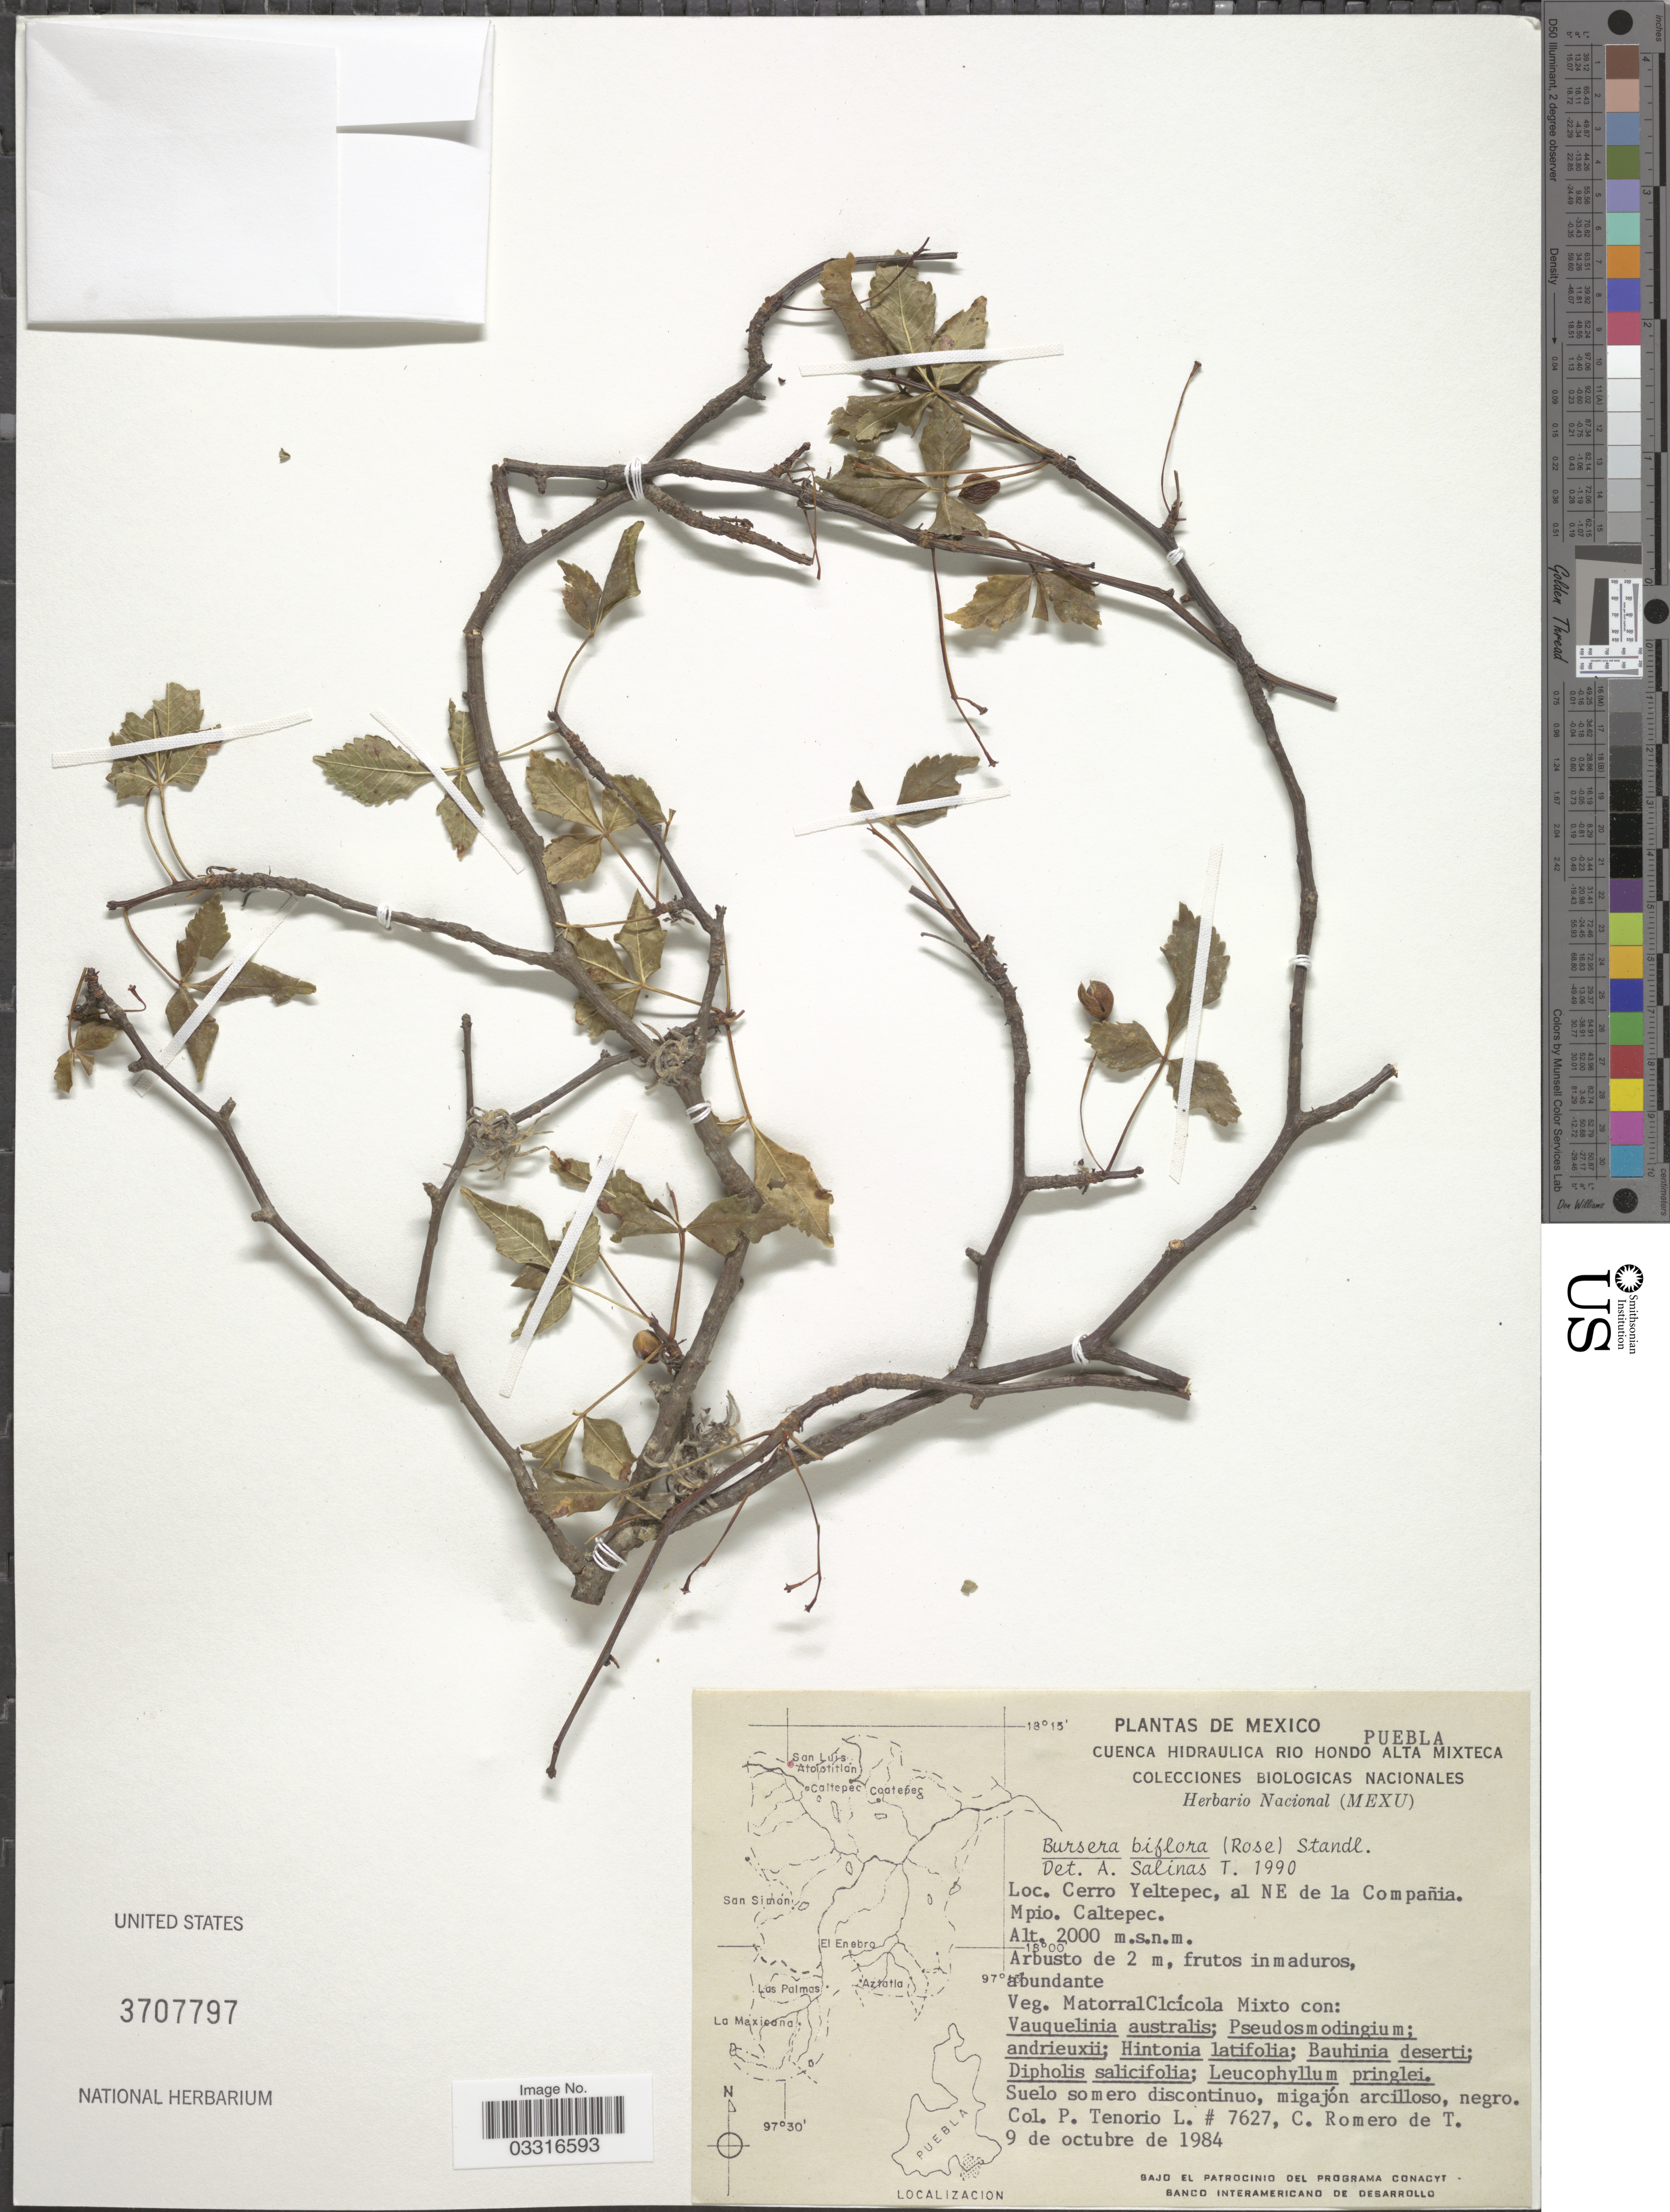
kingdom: Plantae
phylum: Tracheophyta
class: Magnoliopsida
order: Sapindales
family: Burseraceae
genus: Bursera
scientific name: Bursera biflora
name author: Standl.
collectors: P. Tenorio L. & C. Romero de T.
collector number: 7627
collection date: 1984-10-09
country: Mexico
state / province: Puebla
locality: Cerro Yeltepec, al NE de la Compañia. Mpio. Caltepec.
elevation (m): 2000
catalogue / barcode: US 3707797